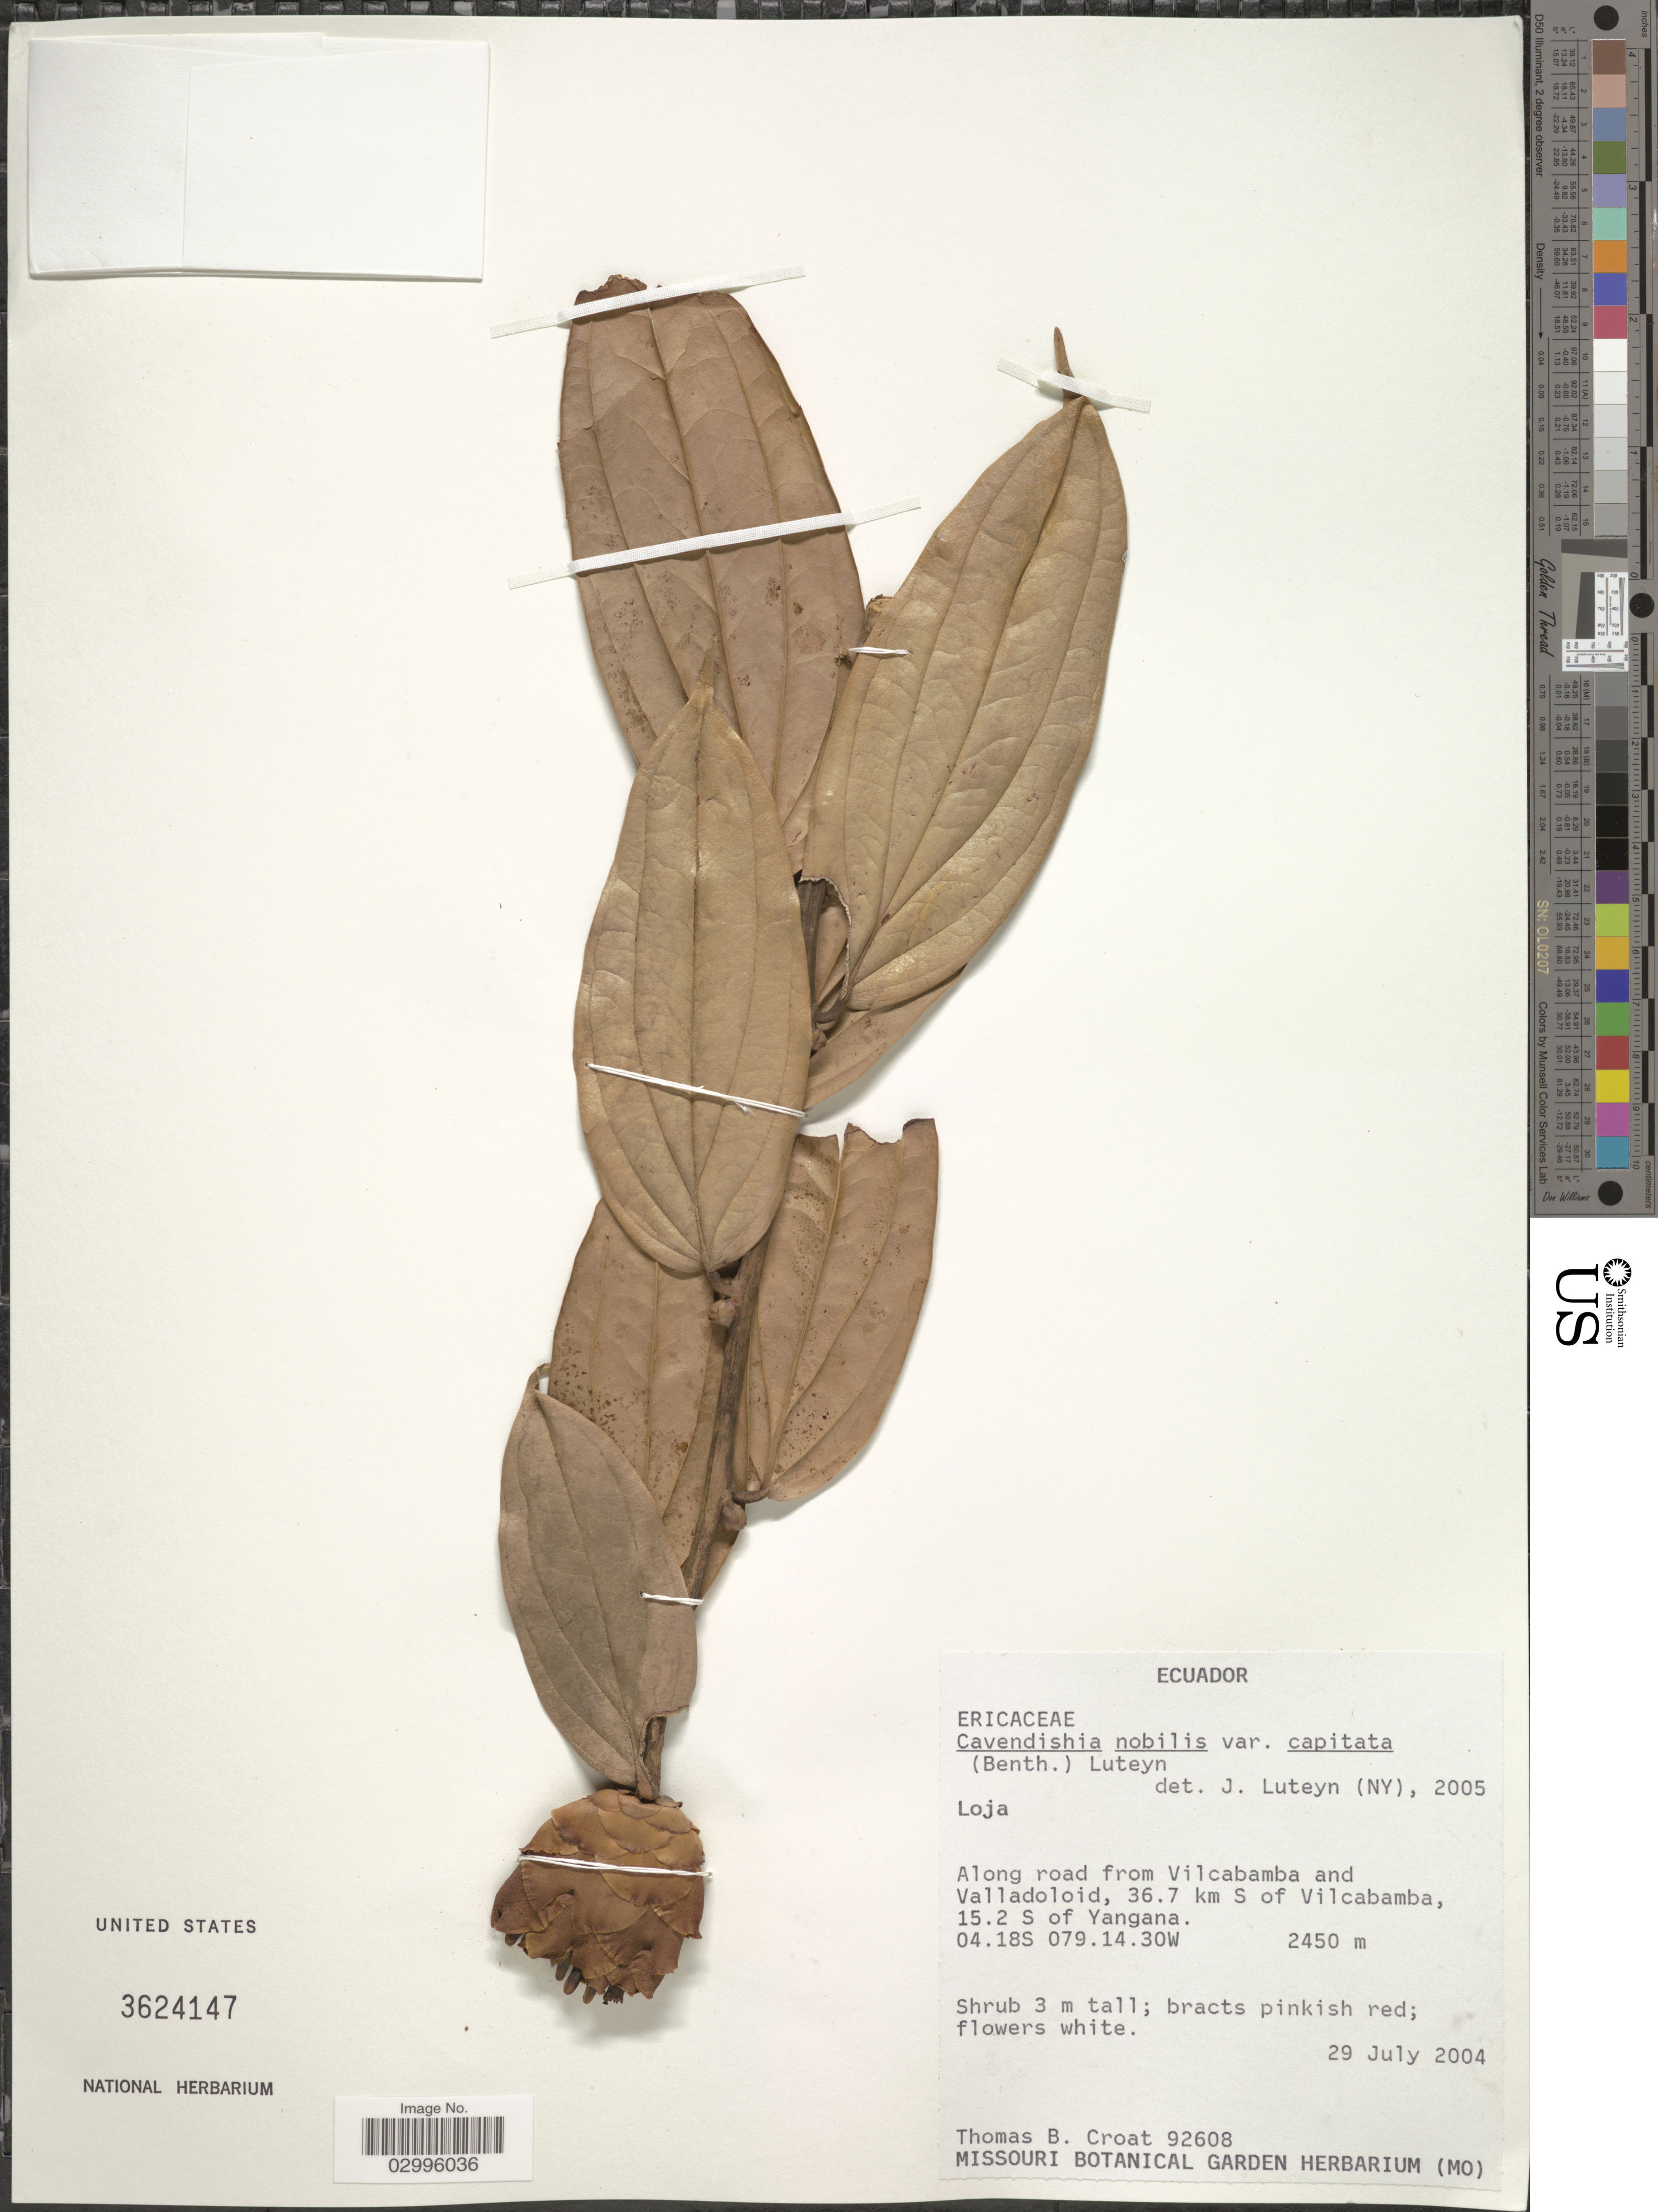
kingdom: Plantae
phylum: Tracheophyta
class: Magnoliopsida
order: Ericales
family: Ericaceae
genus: Cavendishia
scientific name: Cavendishia nobilis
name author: (Benth.) Lindl.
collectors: T. B. Croat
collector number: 92608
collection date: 2004-07-29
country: Ecuador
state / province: Loja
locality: Along road from Vilcabamba and Valladoloid, 36.7 km S of Vilcabamba, 15.2 S of Yangana. [unsure placement]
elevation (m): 2450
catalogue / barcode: US 3624147